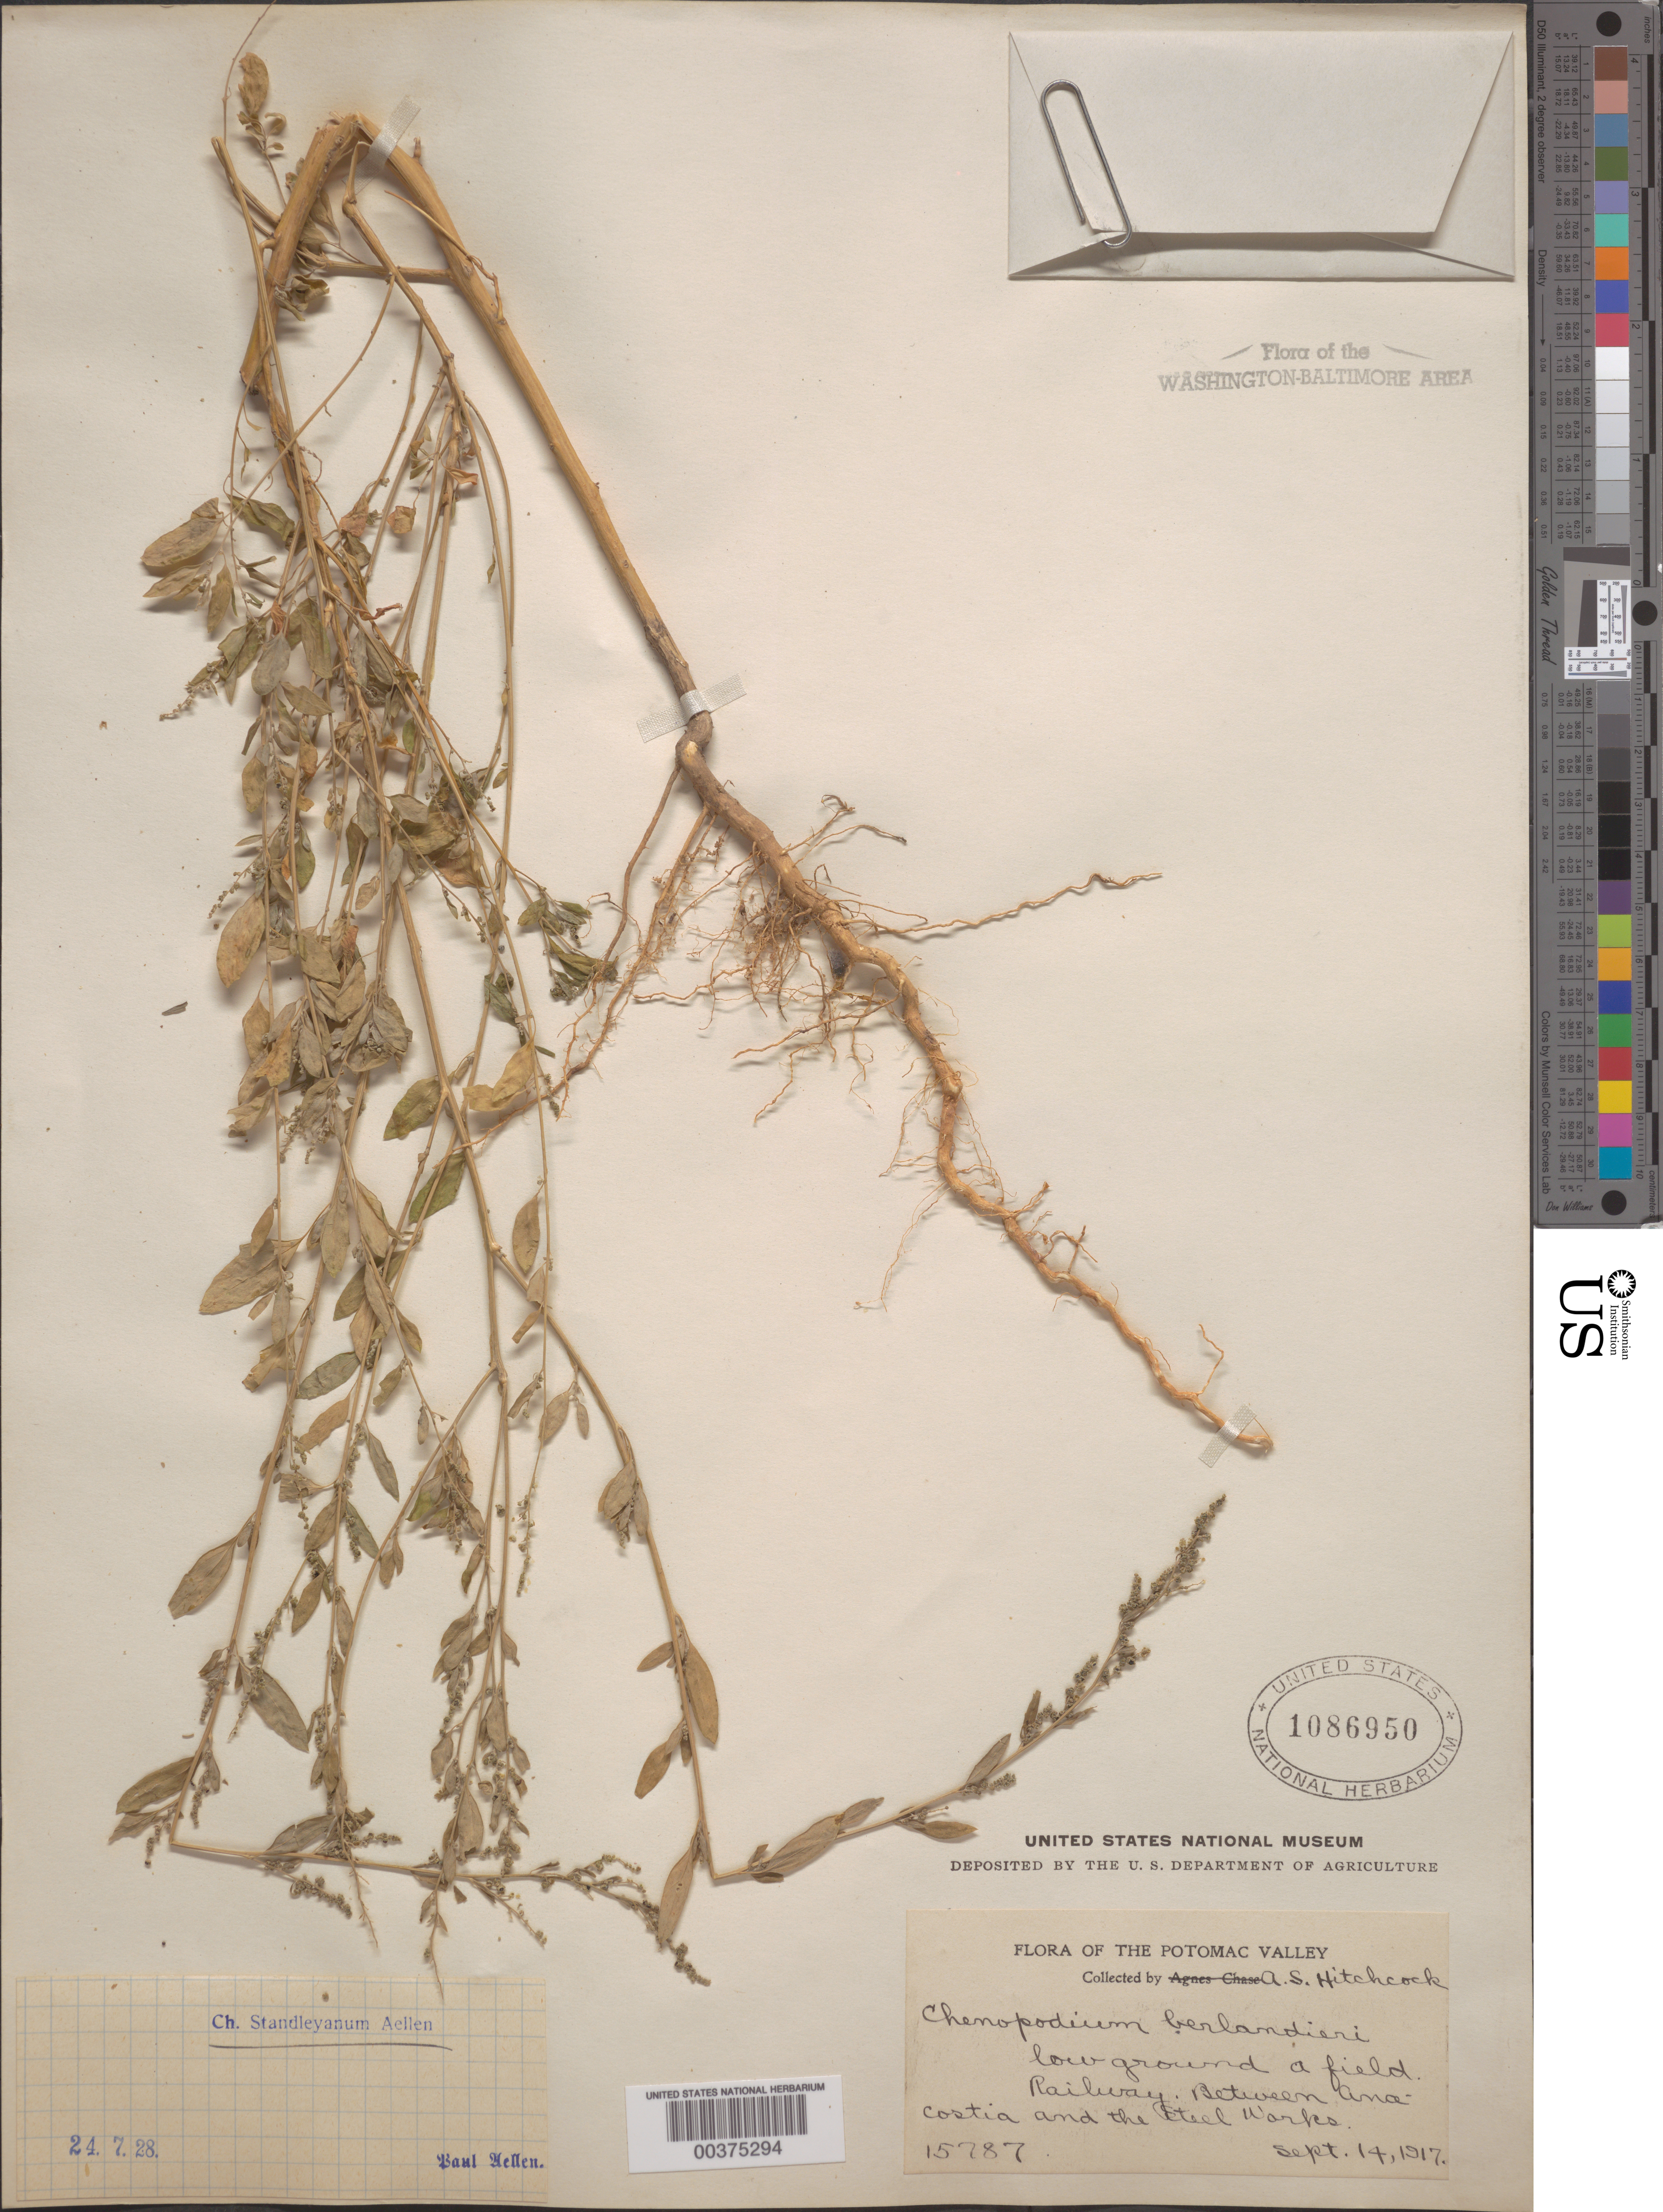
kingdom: Plantae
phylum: Tracheophyta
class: Magnoliopsida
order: Caryophyllales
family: Amaranthaceae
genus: Chenopodium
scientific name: Chenopodium standleyanum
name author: Aellen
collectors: A. S. Hitchcock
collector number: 15787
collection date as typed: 14 Sep 1917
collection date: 1917-09-14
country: United States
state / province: District of Columbia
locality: between Anacostia and Steel Works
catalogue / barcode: US 1086950